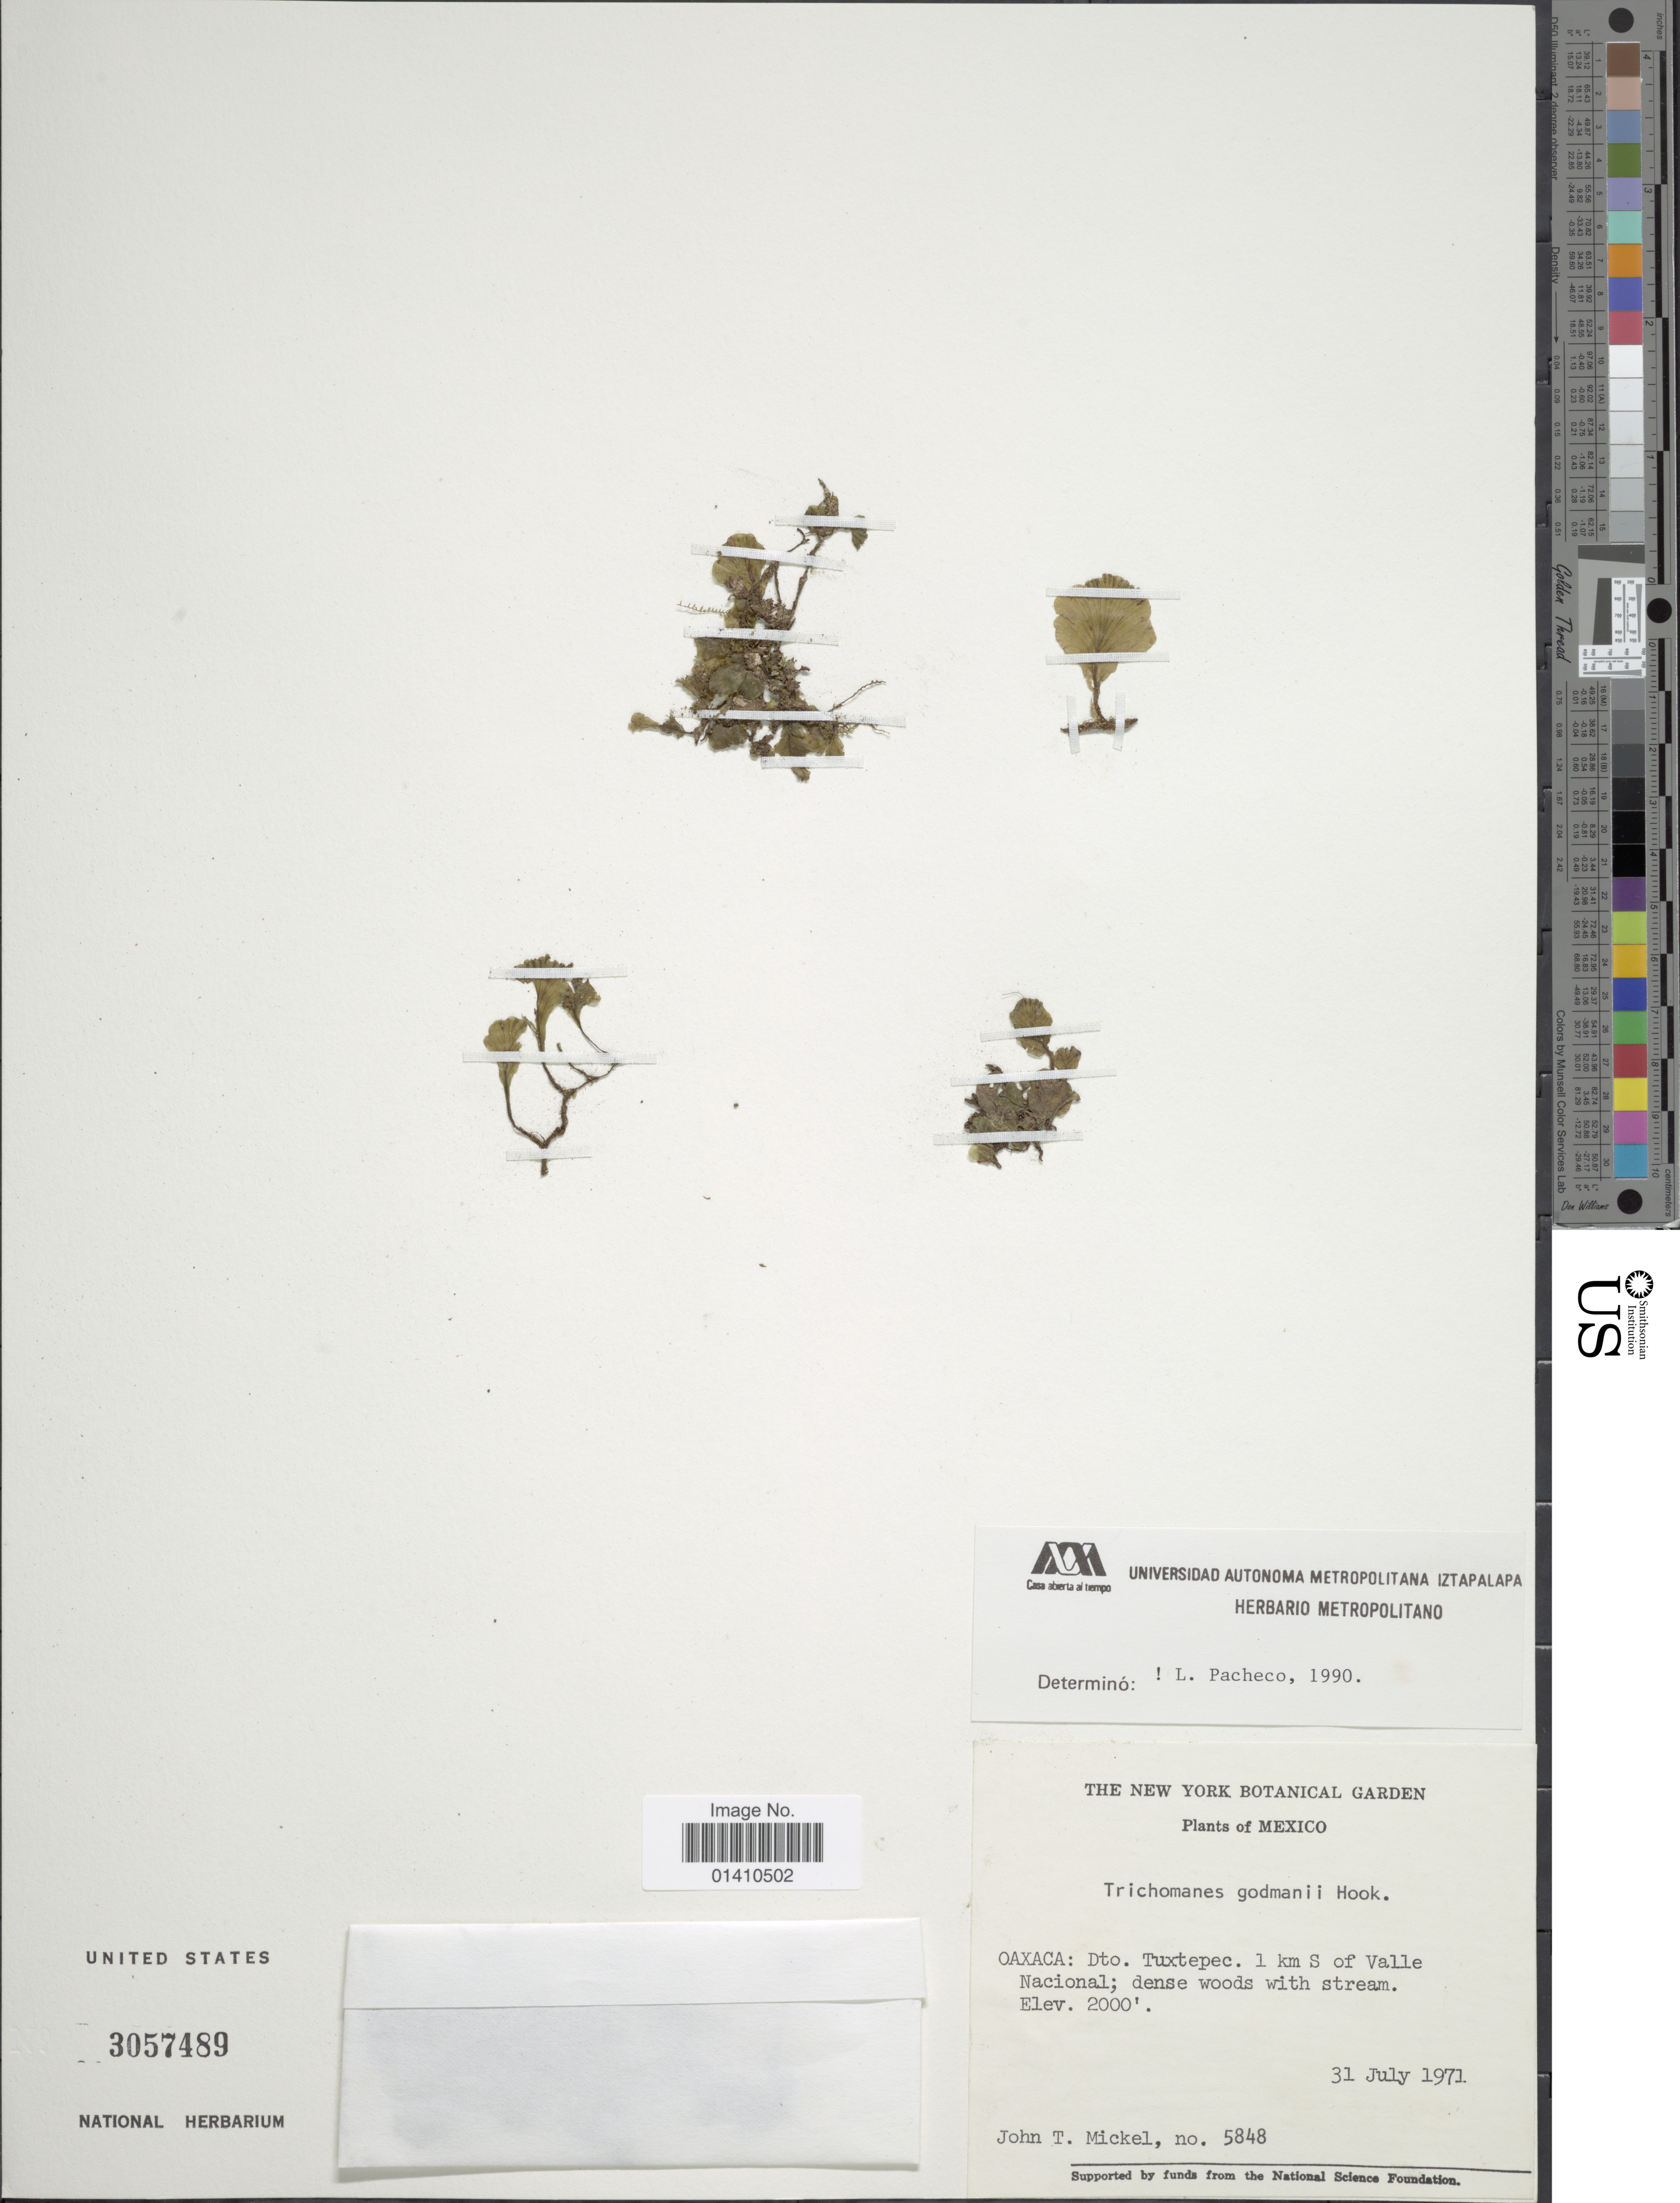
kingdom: Plantae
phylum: Tracheophyta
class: Polypodiopsida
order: Hymenophyllales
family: Hymenophyllaceae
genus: Didymoglossum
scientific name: Didymoglossum godmanii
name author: (Hook. ex Baker) Ebihara & Dubuisson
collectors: J. T. Mickel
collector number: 5848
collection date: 1971-07-31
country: Mexico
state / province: Oaxaca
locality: Dto. Tuxtepec. 1 km S of Valle Nacional, dense woods with stream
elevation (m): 610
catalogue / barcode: US 3057489